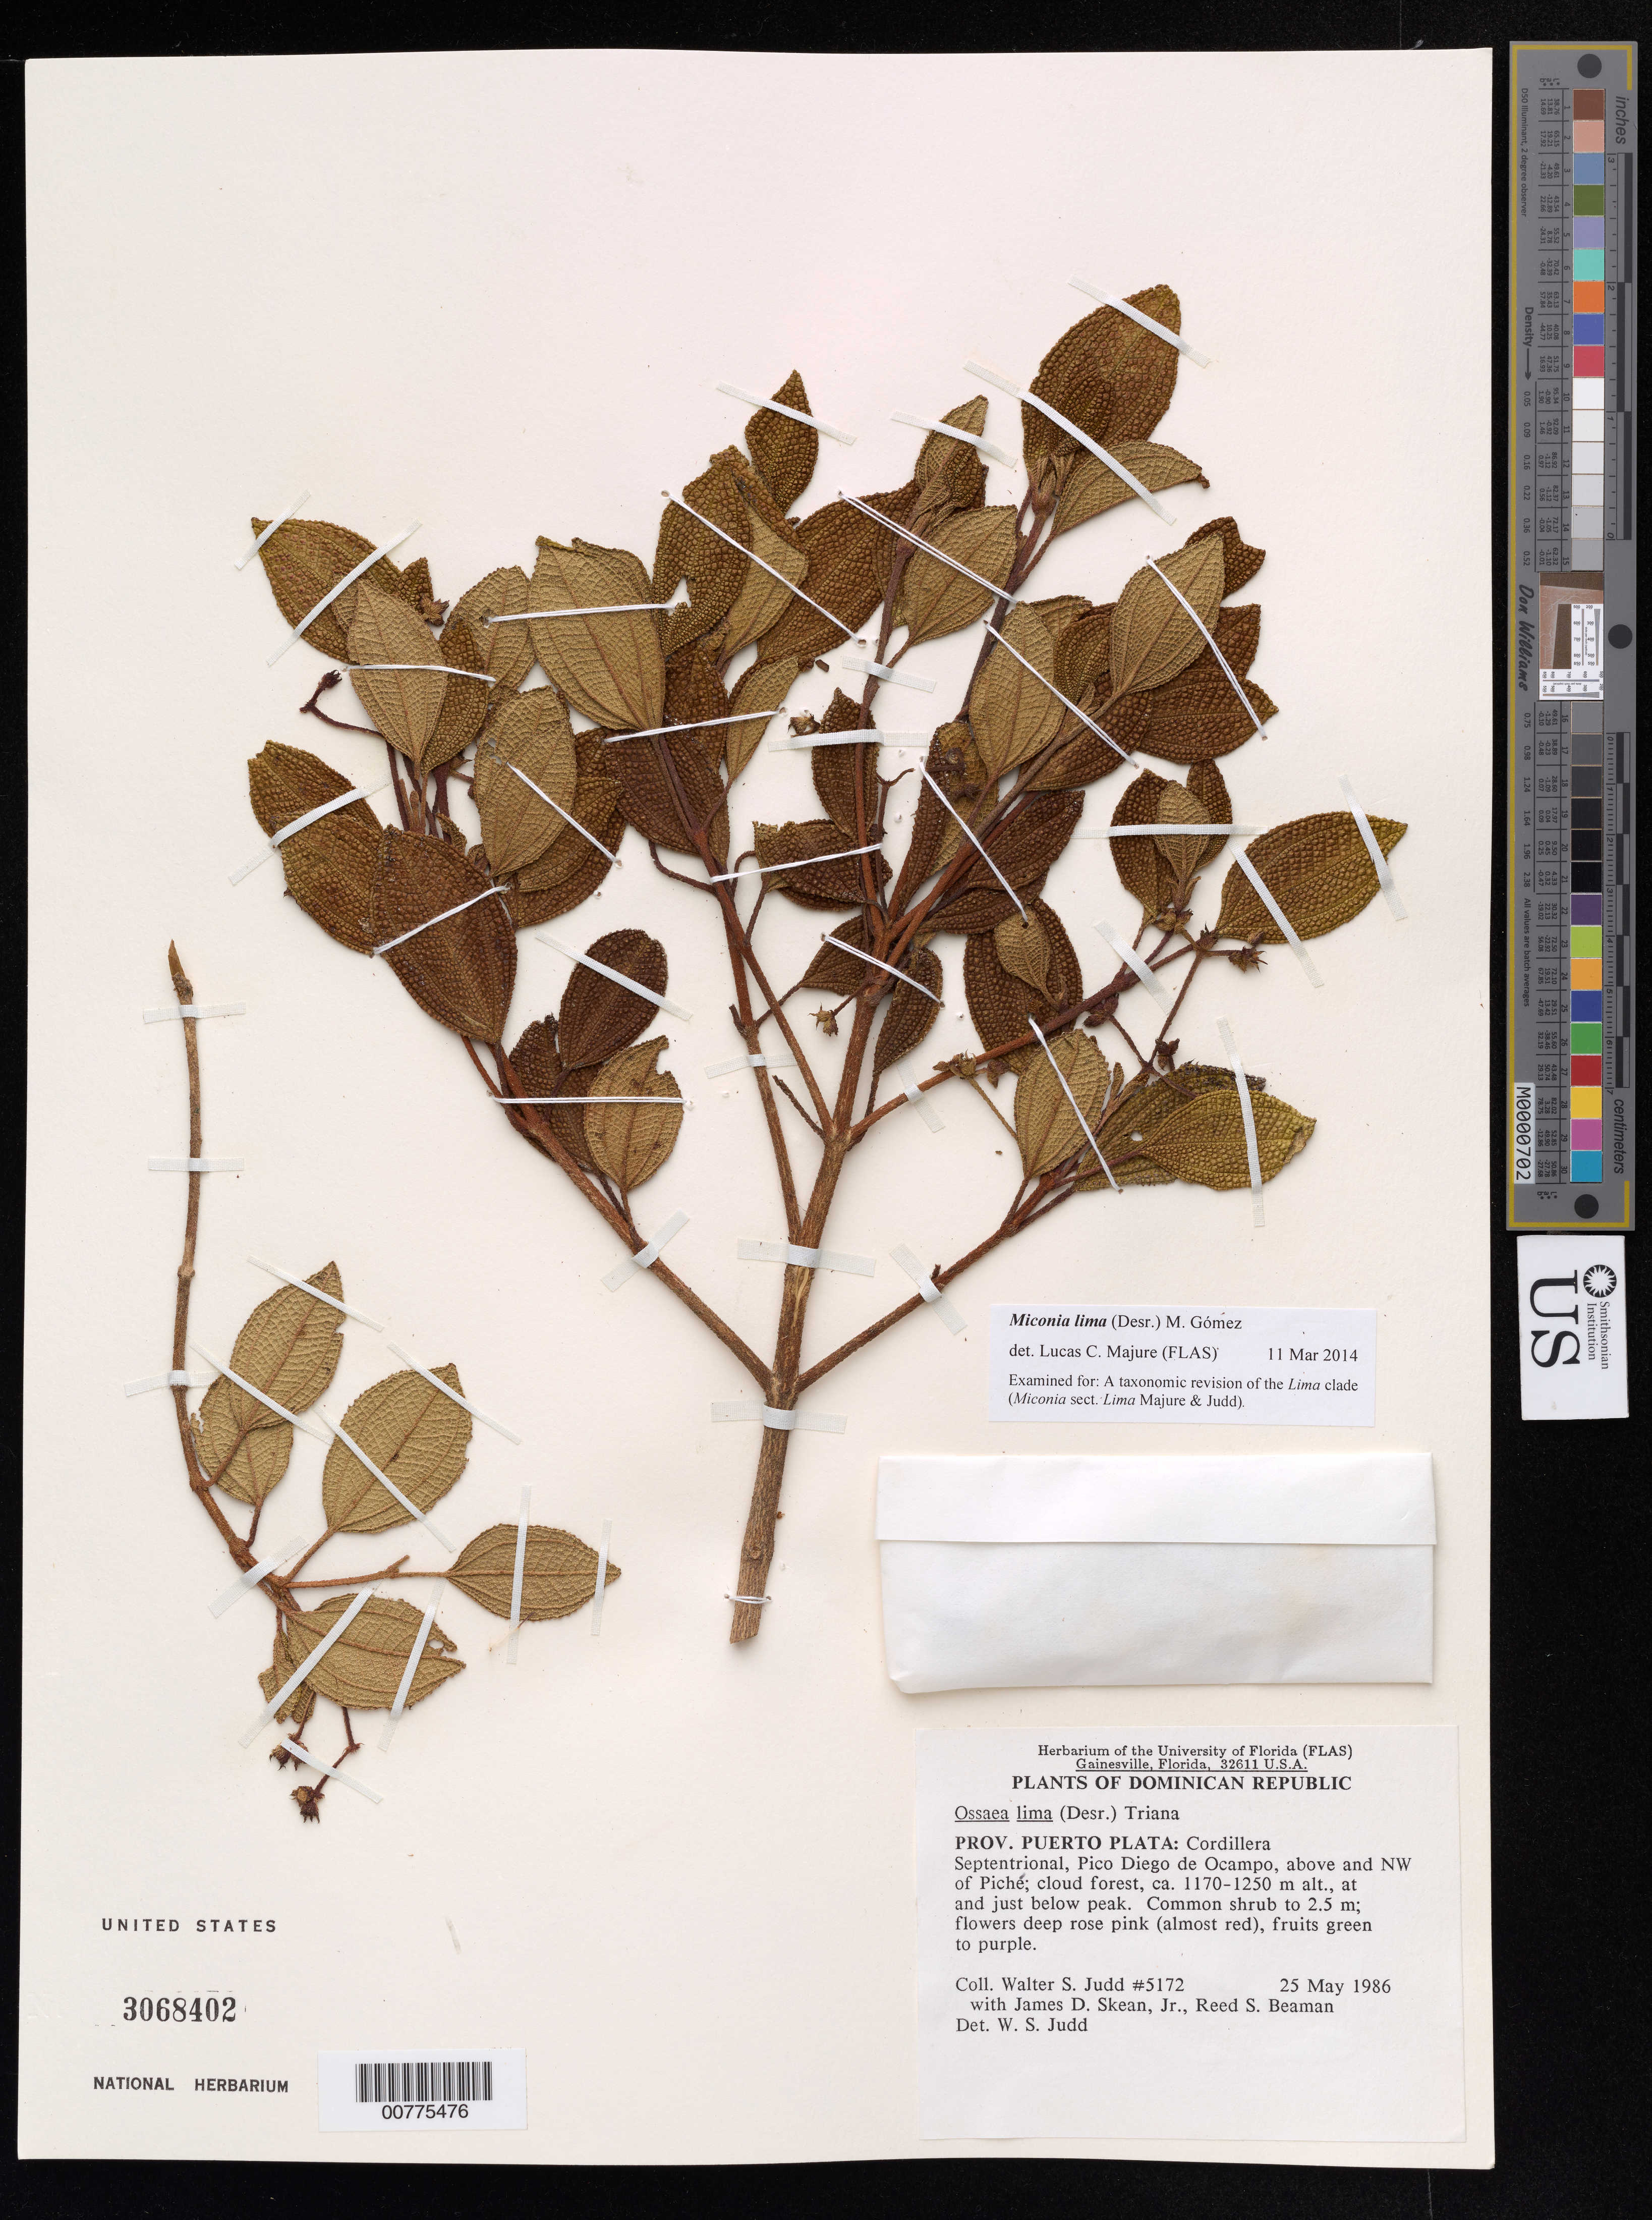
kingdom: Plantae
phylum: Tracheophyta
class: Magnoliopsida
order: Myrtales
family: Melastomataceae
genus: Miconia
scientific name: Miconia lima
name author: M. Gómez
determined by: Majure, Lucas C., (FLAS), University of Florida (UNITED STATES)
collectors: W. S. Judd, J. D. Skean & R. S. Beaman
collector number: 5172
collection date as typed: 25 May 1986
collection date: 1986-05-25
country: Dominican Republic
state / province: Puerto Plata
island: Hispaniola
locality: Cordillera Septentrional, Diego de Ocampo Peak, above and NW of Piché.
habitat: Cloud forest, just below peak.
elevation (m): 1170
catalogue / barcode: US 3068402